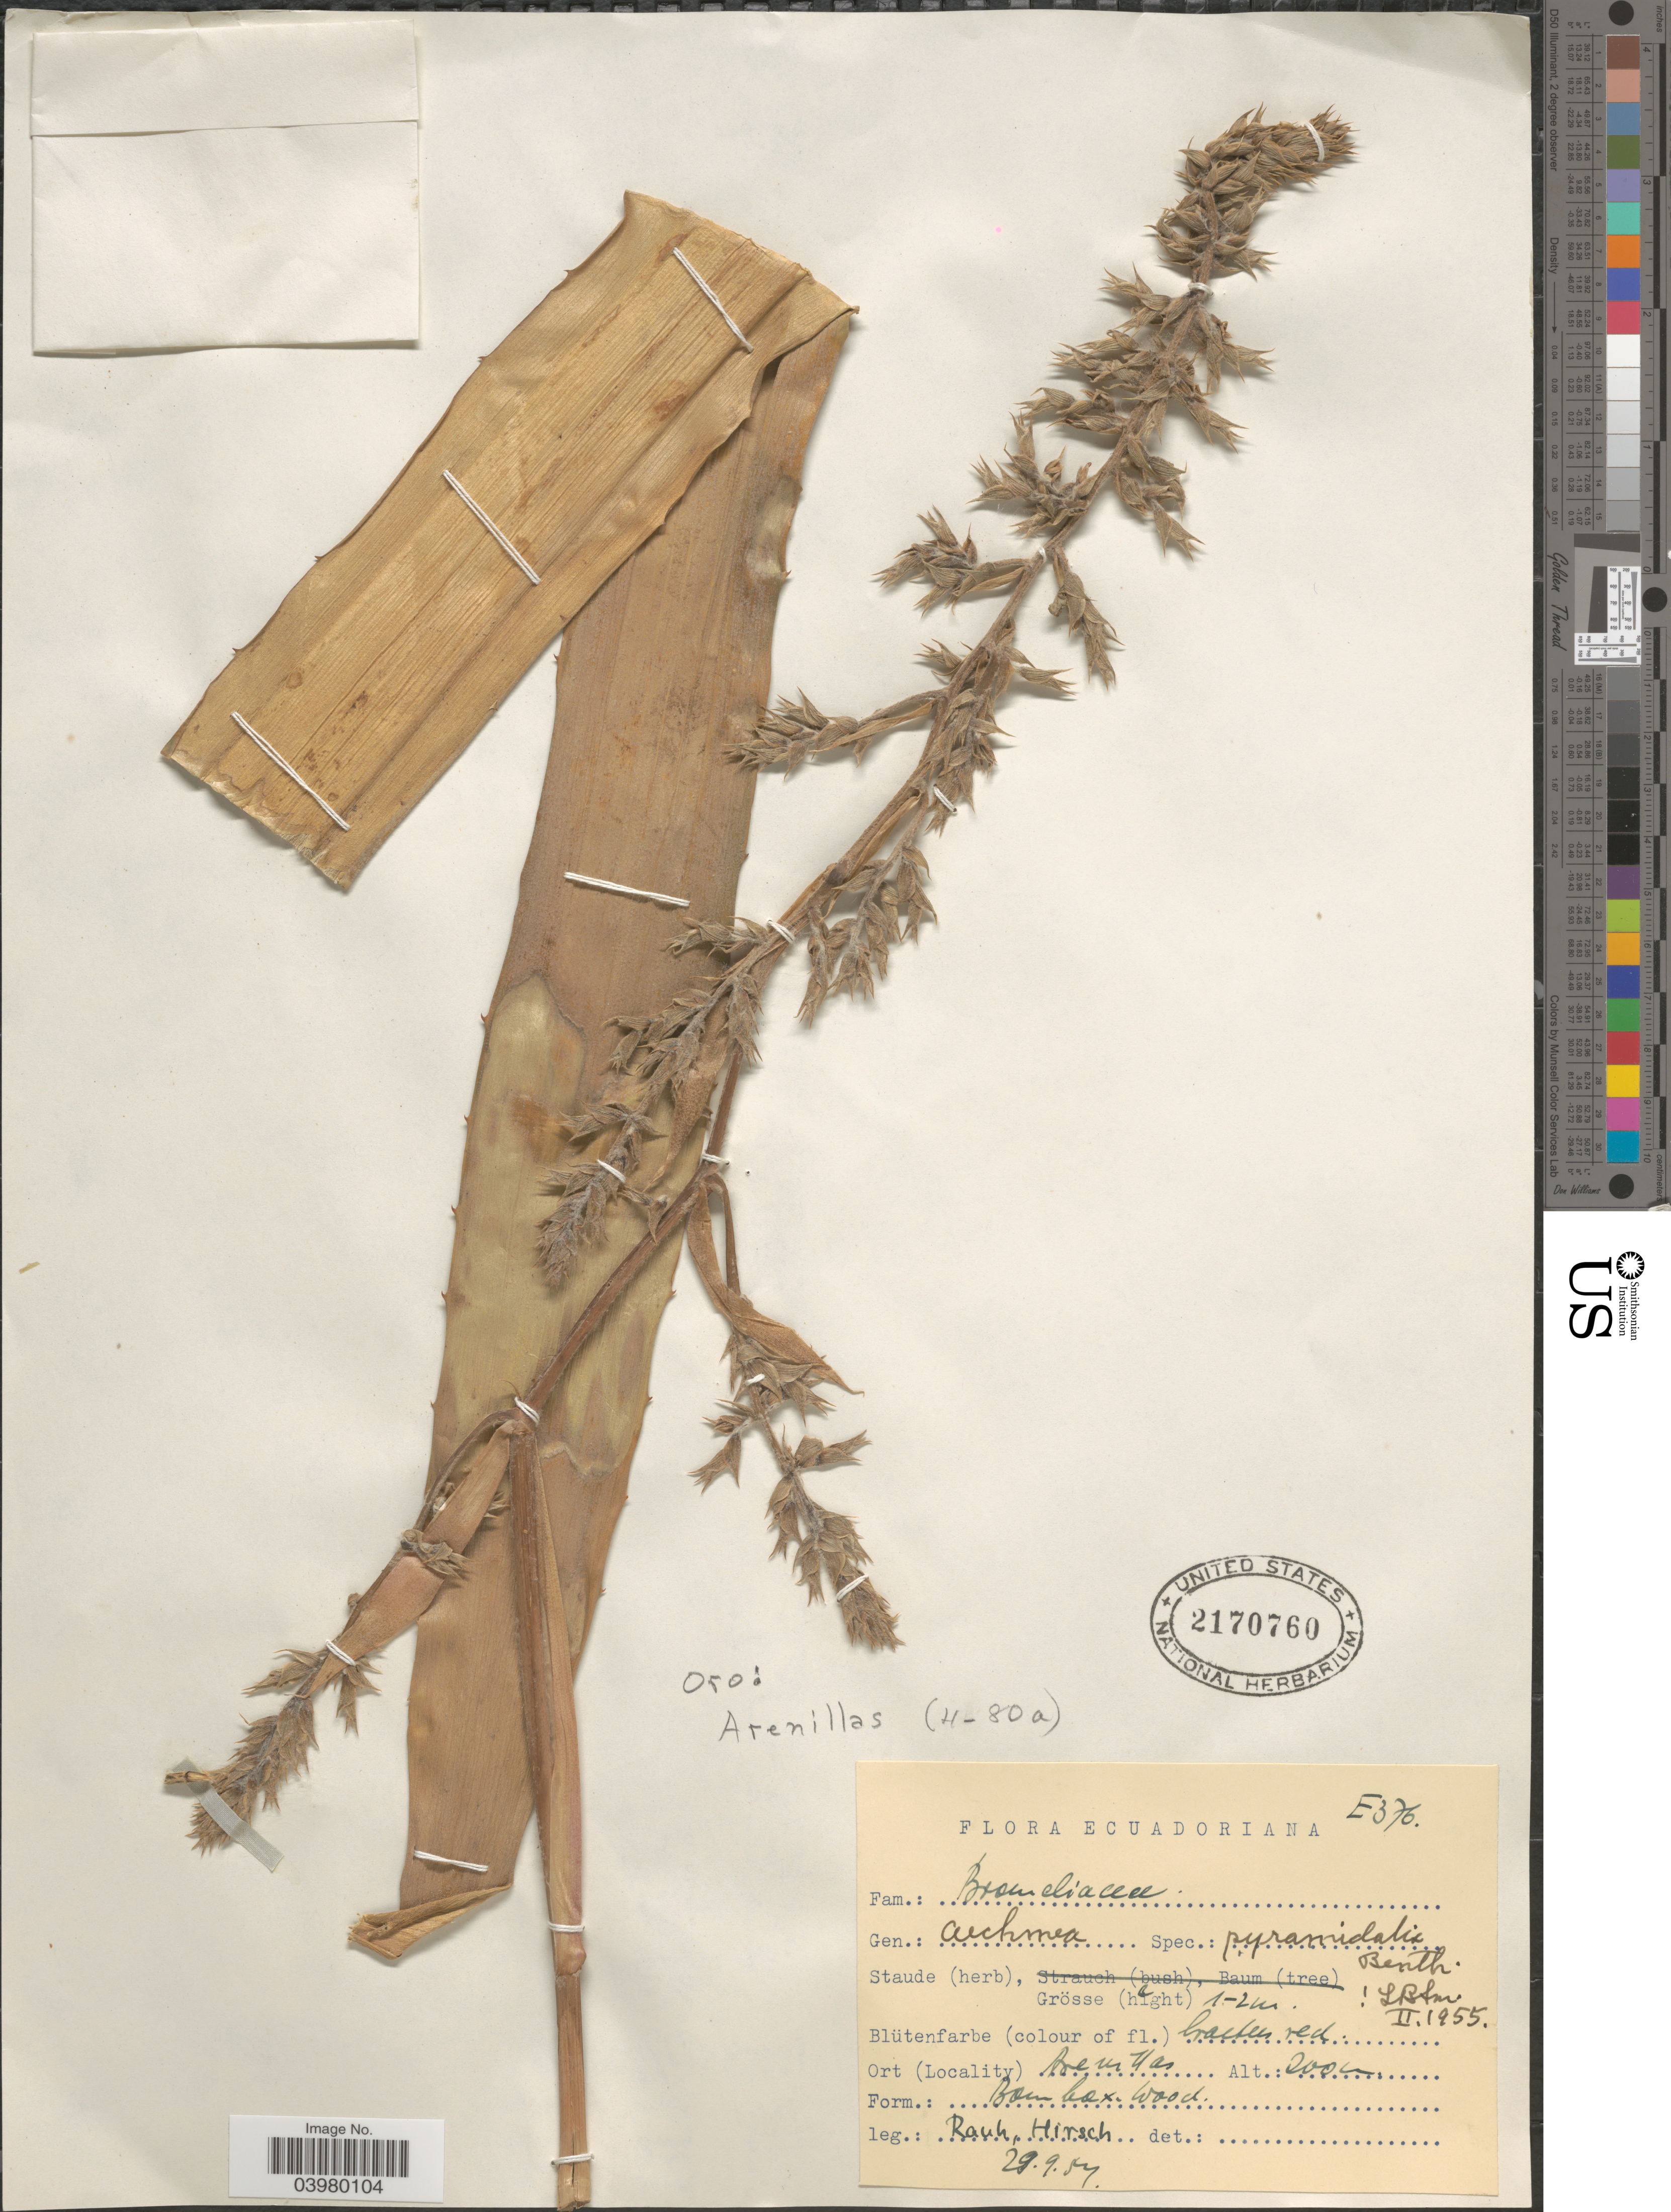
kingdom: Plantae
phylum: Tracheophyta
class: Liliopsida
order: Poales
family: Bromeliaceae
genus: Aechmea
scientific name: Aechmea pyramidalis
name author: Benth.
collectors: -. Rauh & Hirsch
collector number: E376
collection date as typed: Transcribed d/m/y: 29/9/54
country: Ecuador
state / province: El Oro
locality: Oro: Arenillas (4-80a). [unsure placement]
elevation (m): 200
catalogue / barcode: US 2170760